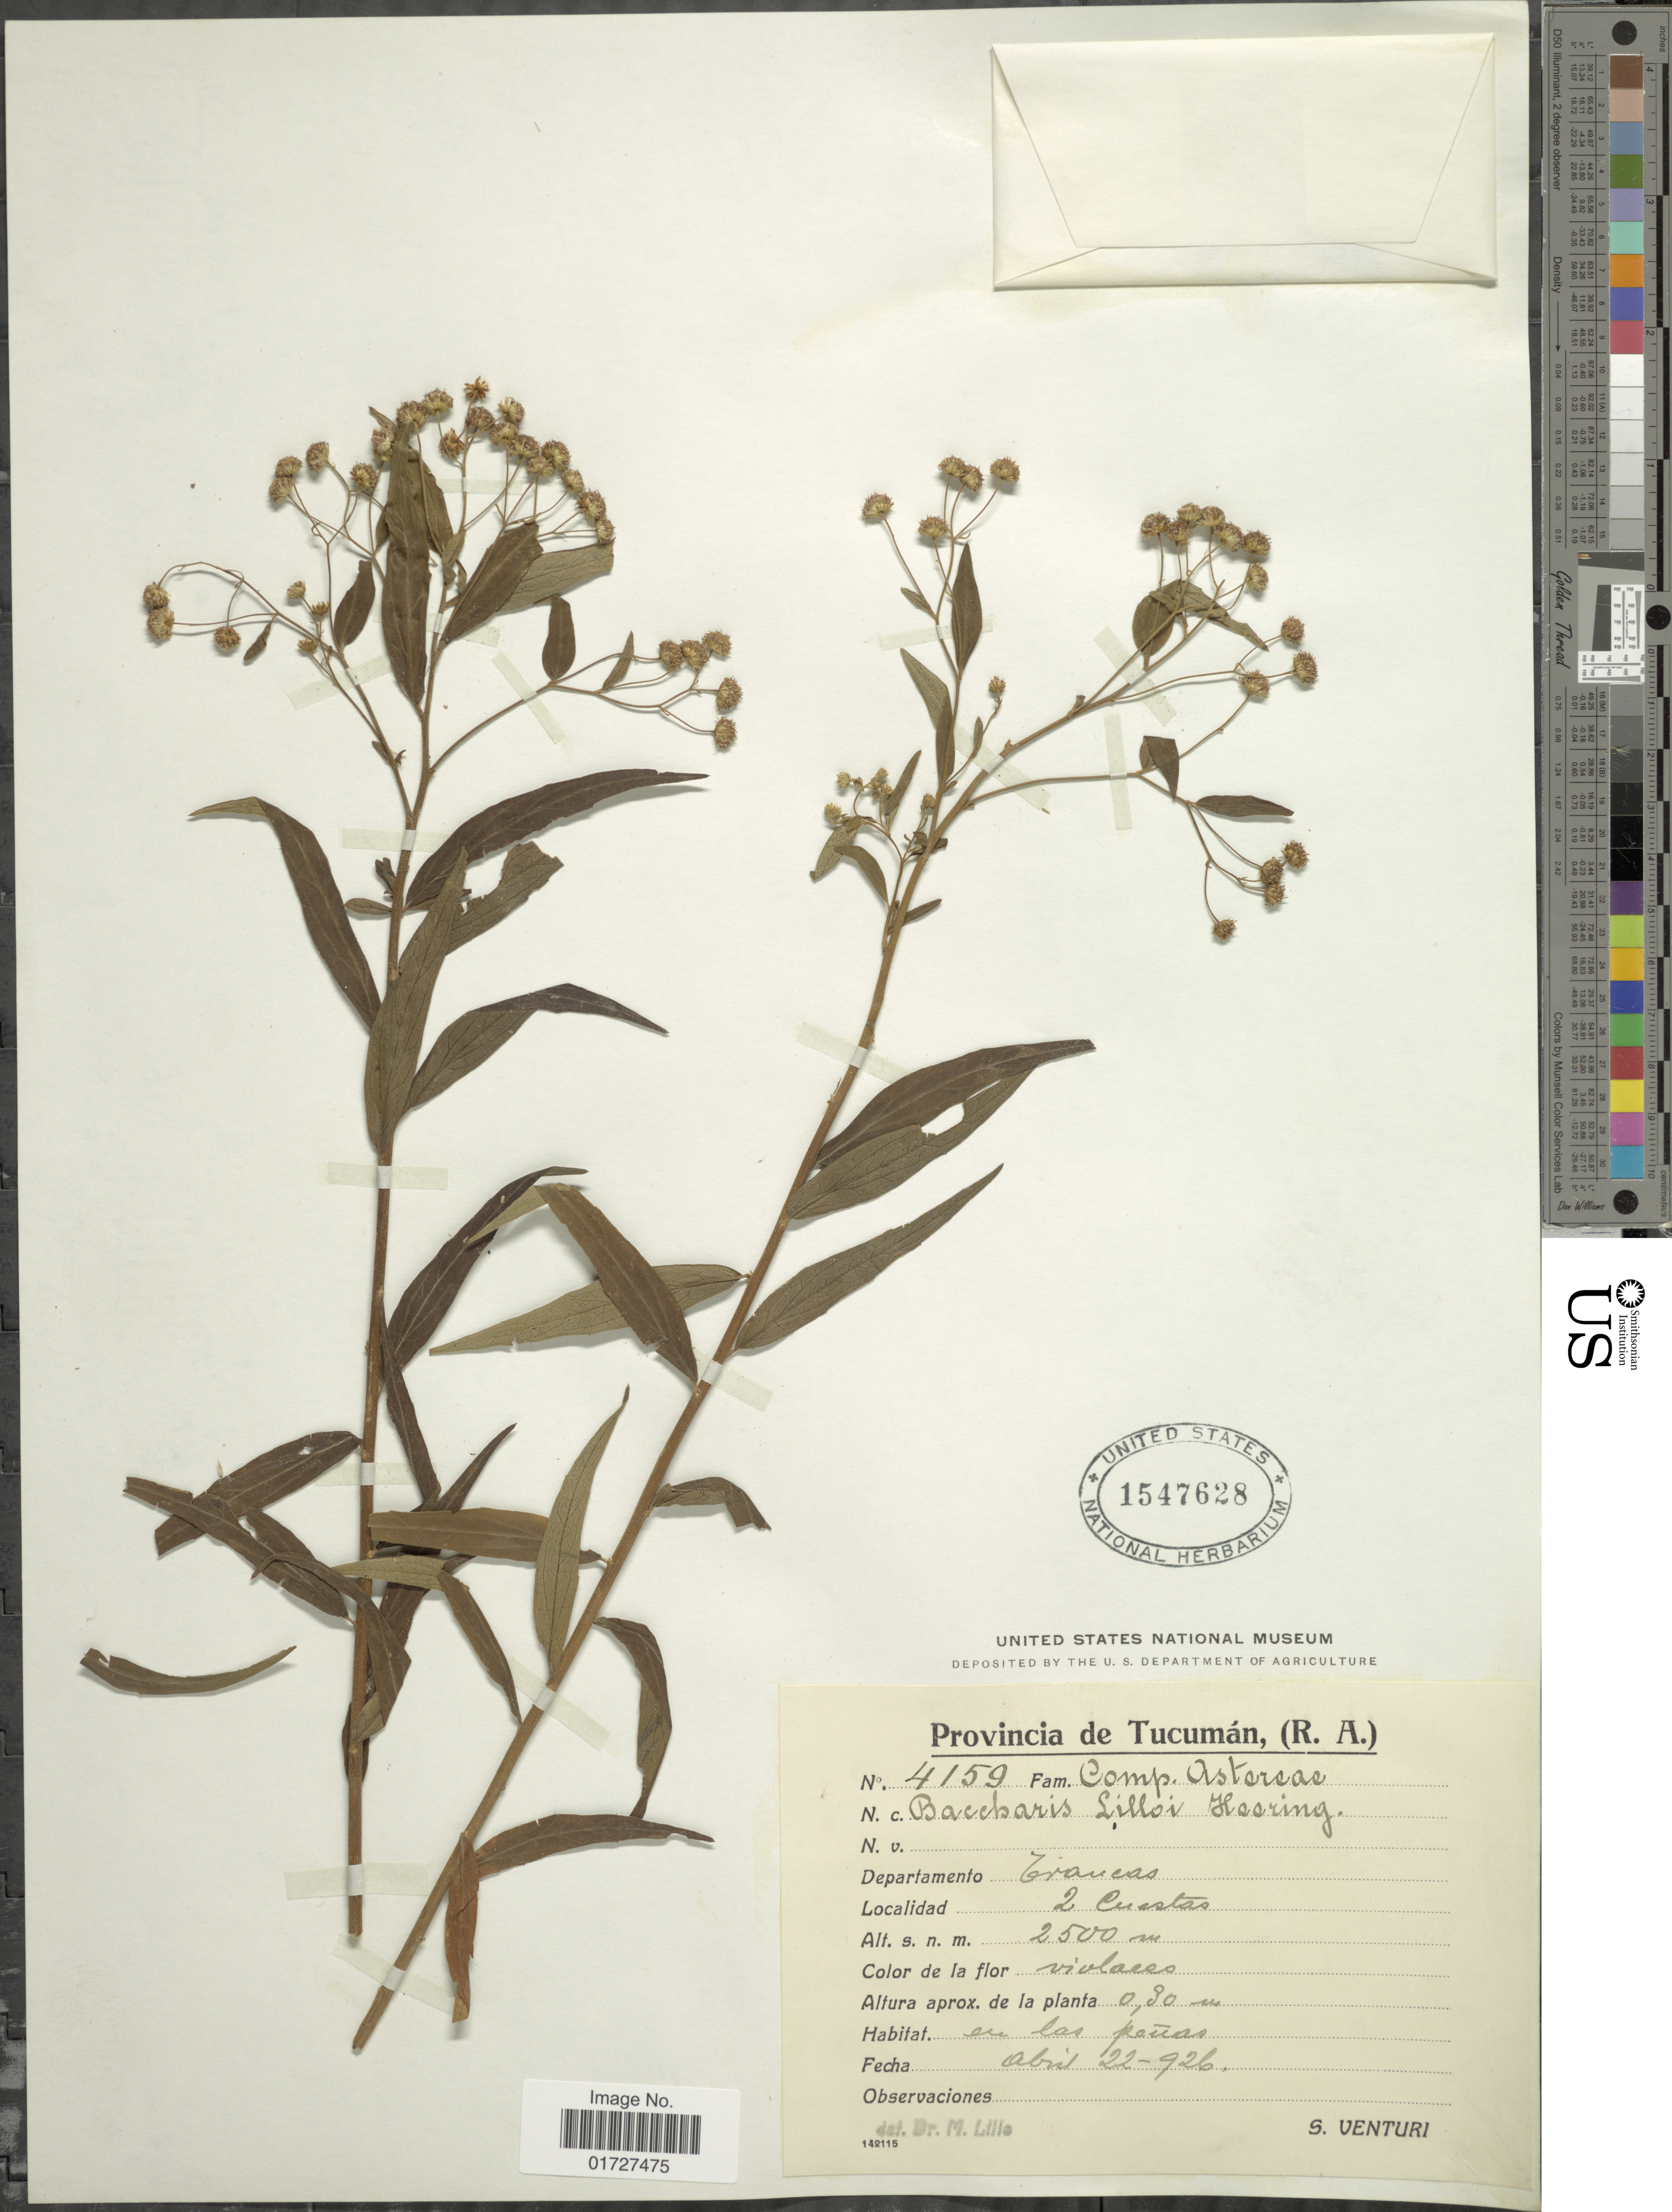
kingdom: Plantae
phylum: Tracheophyta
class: Magnoliopsida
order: Asterales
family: Asteraceae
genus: Baccharis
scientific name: Baccharis lilloi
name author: Heering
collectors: S. Venturi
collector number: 4159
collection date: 1926-04-22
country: Argentina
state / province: Tucuman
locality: Departamento Crancas, 2 Cuestas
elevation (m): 2500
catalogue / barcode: US 1547628